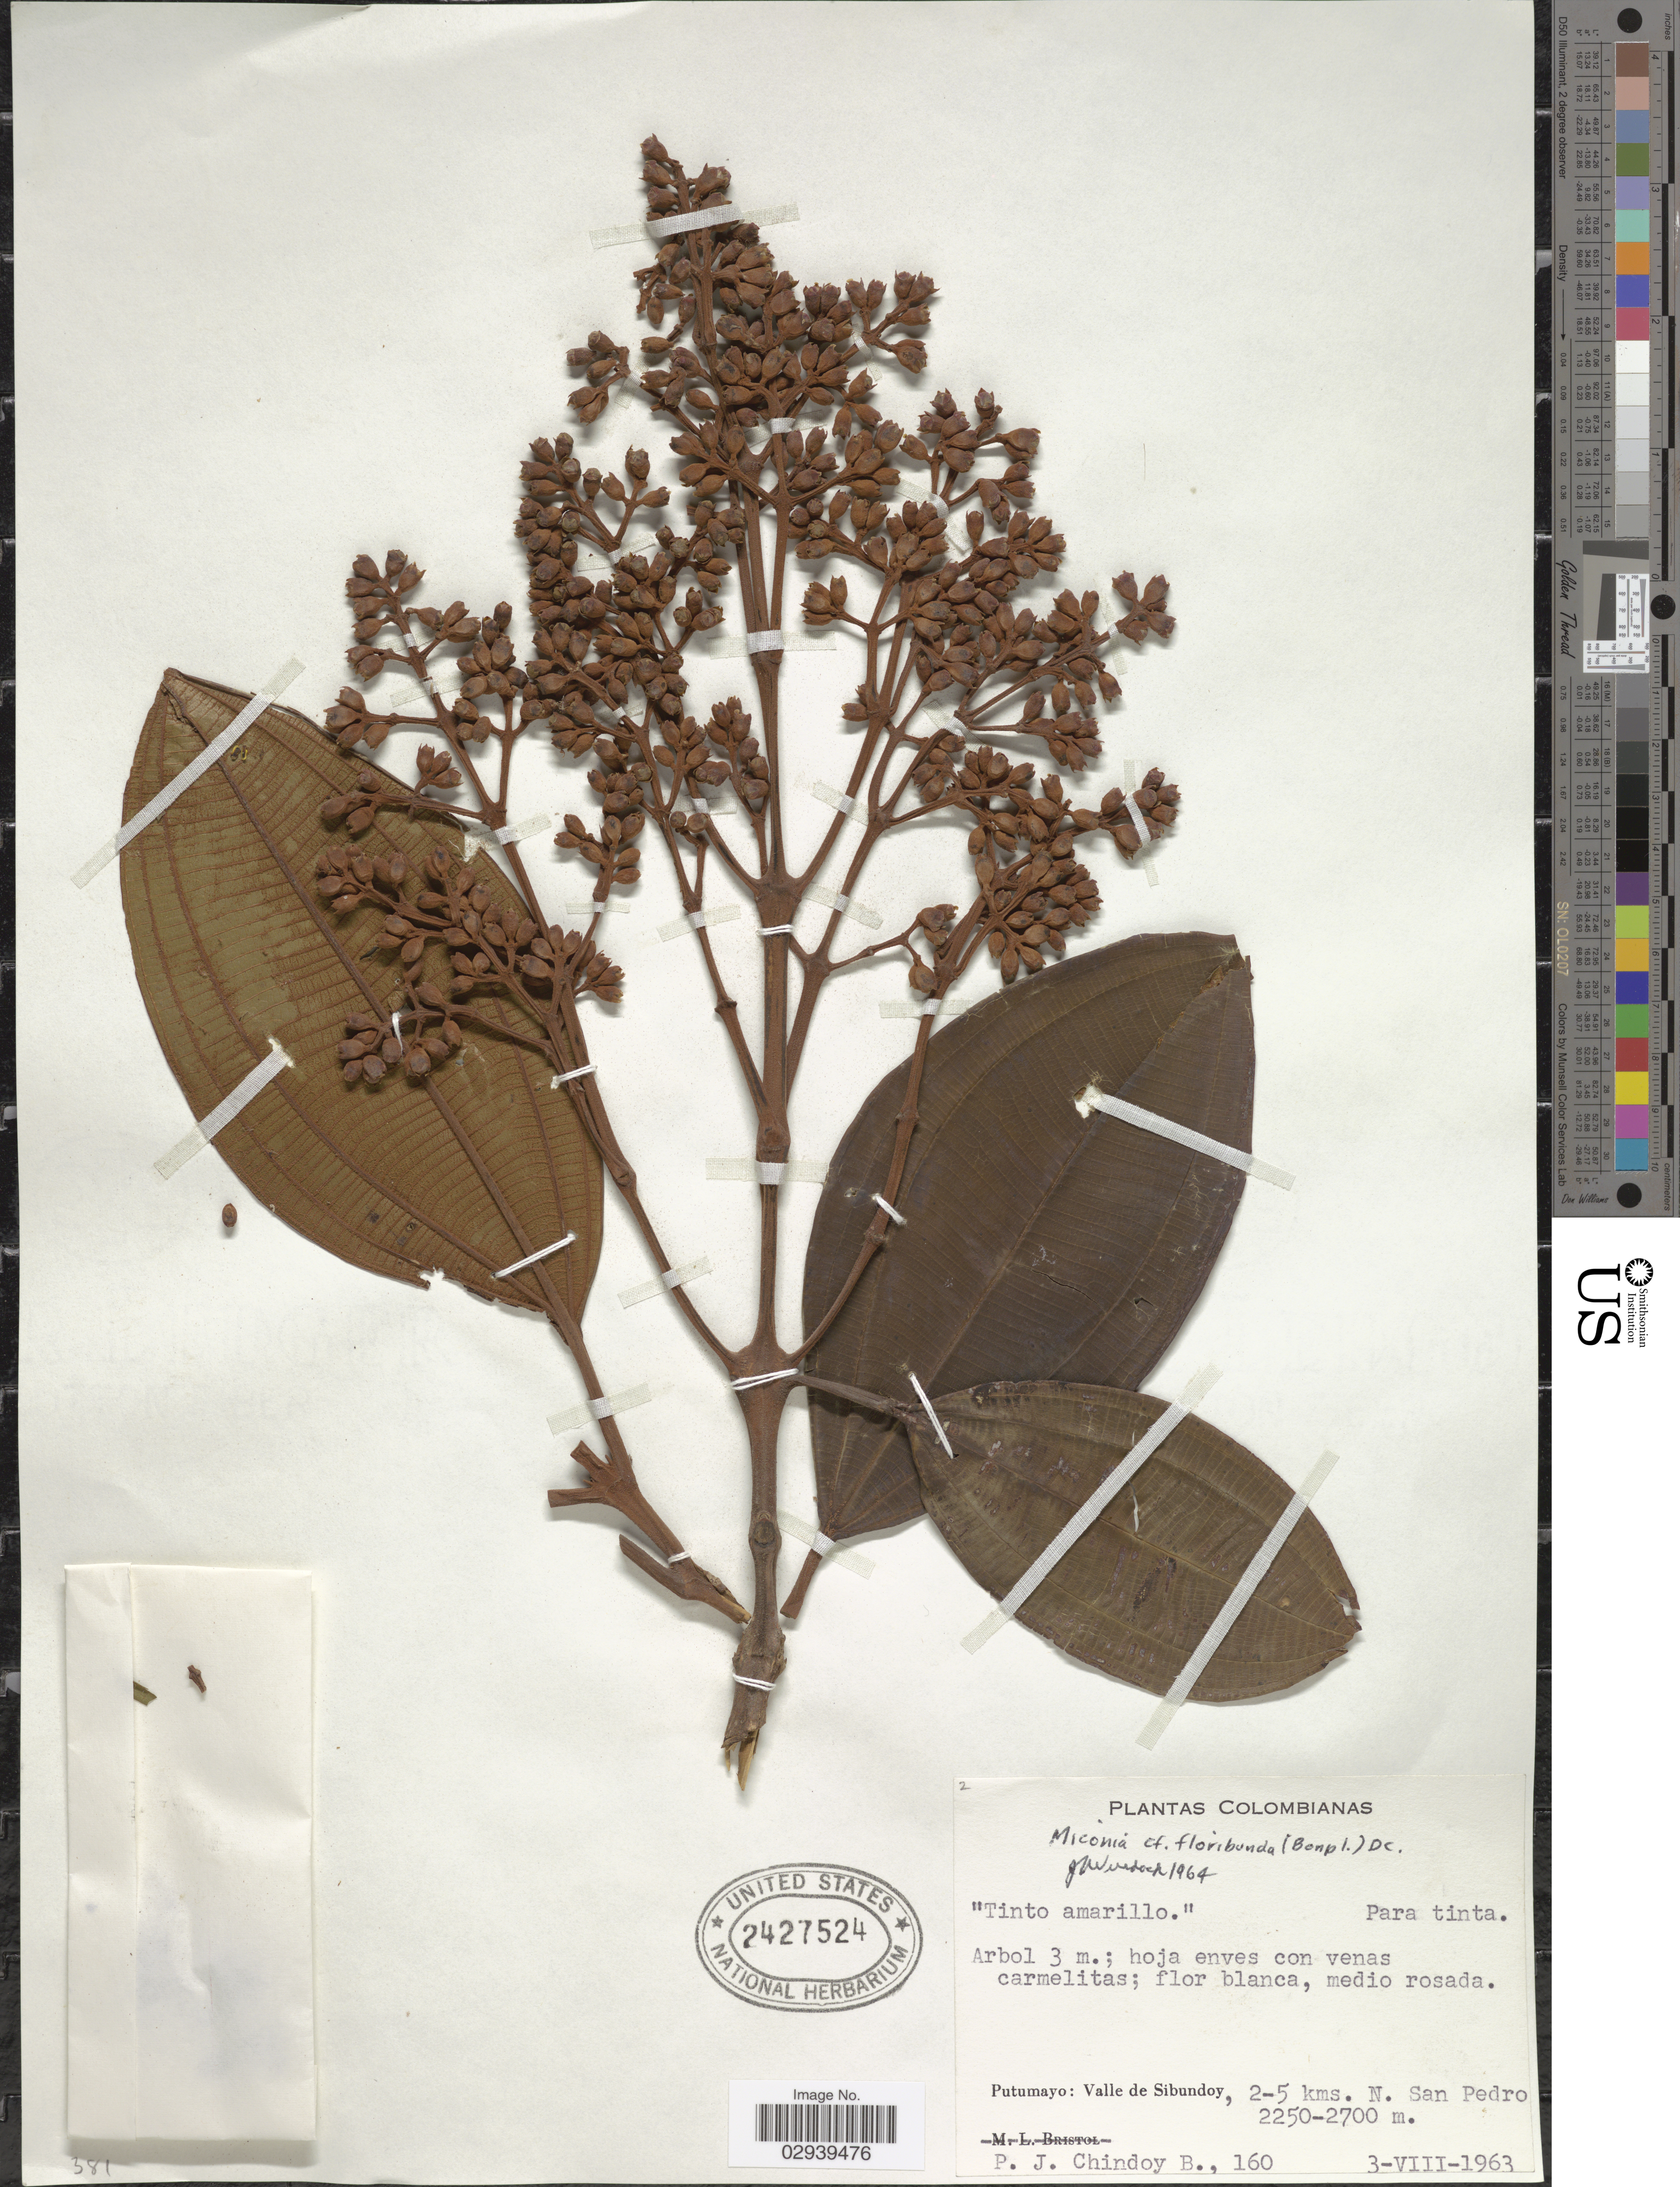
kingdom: Plantae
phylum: Tracheophyta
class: Magnoliopsida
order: Myrtales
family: Melastomataceae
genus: Miconia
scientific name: Miconia floribunda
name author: (Bonpl.) DC.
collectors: P. Chindoy B.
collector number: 160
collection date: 1963-08-03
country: Colombia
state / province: Putumayo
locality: Valle de Sibundoy, 2-5 kms. N. San Pedro.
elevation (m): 2250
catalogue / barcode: US 2427524